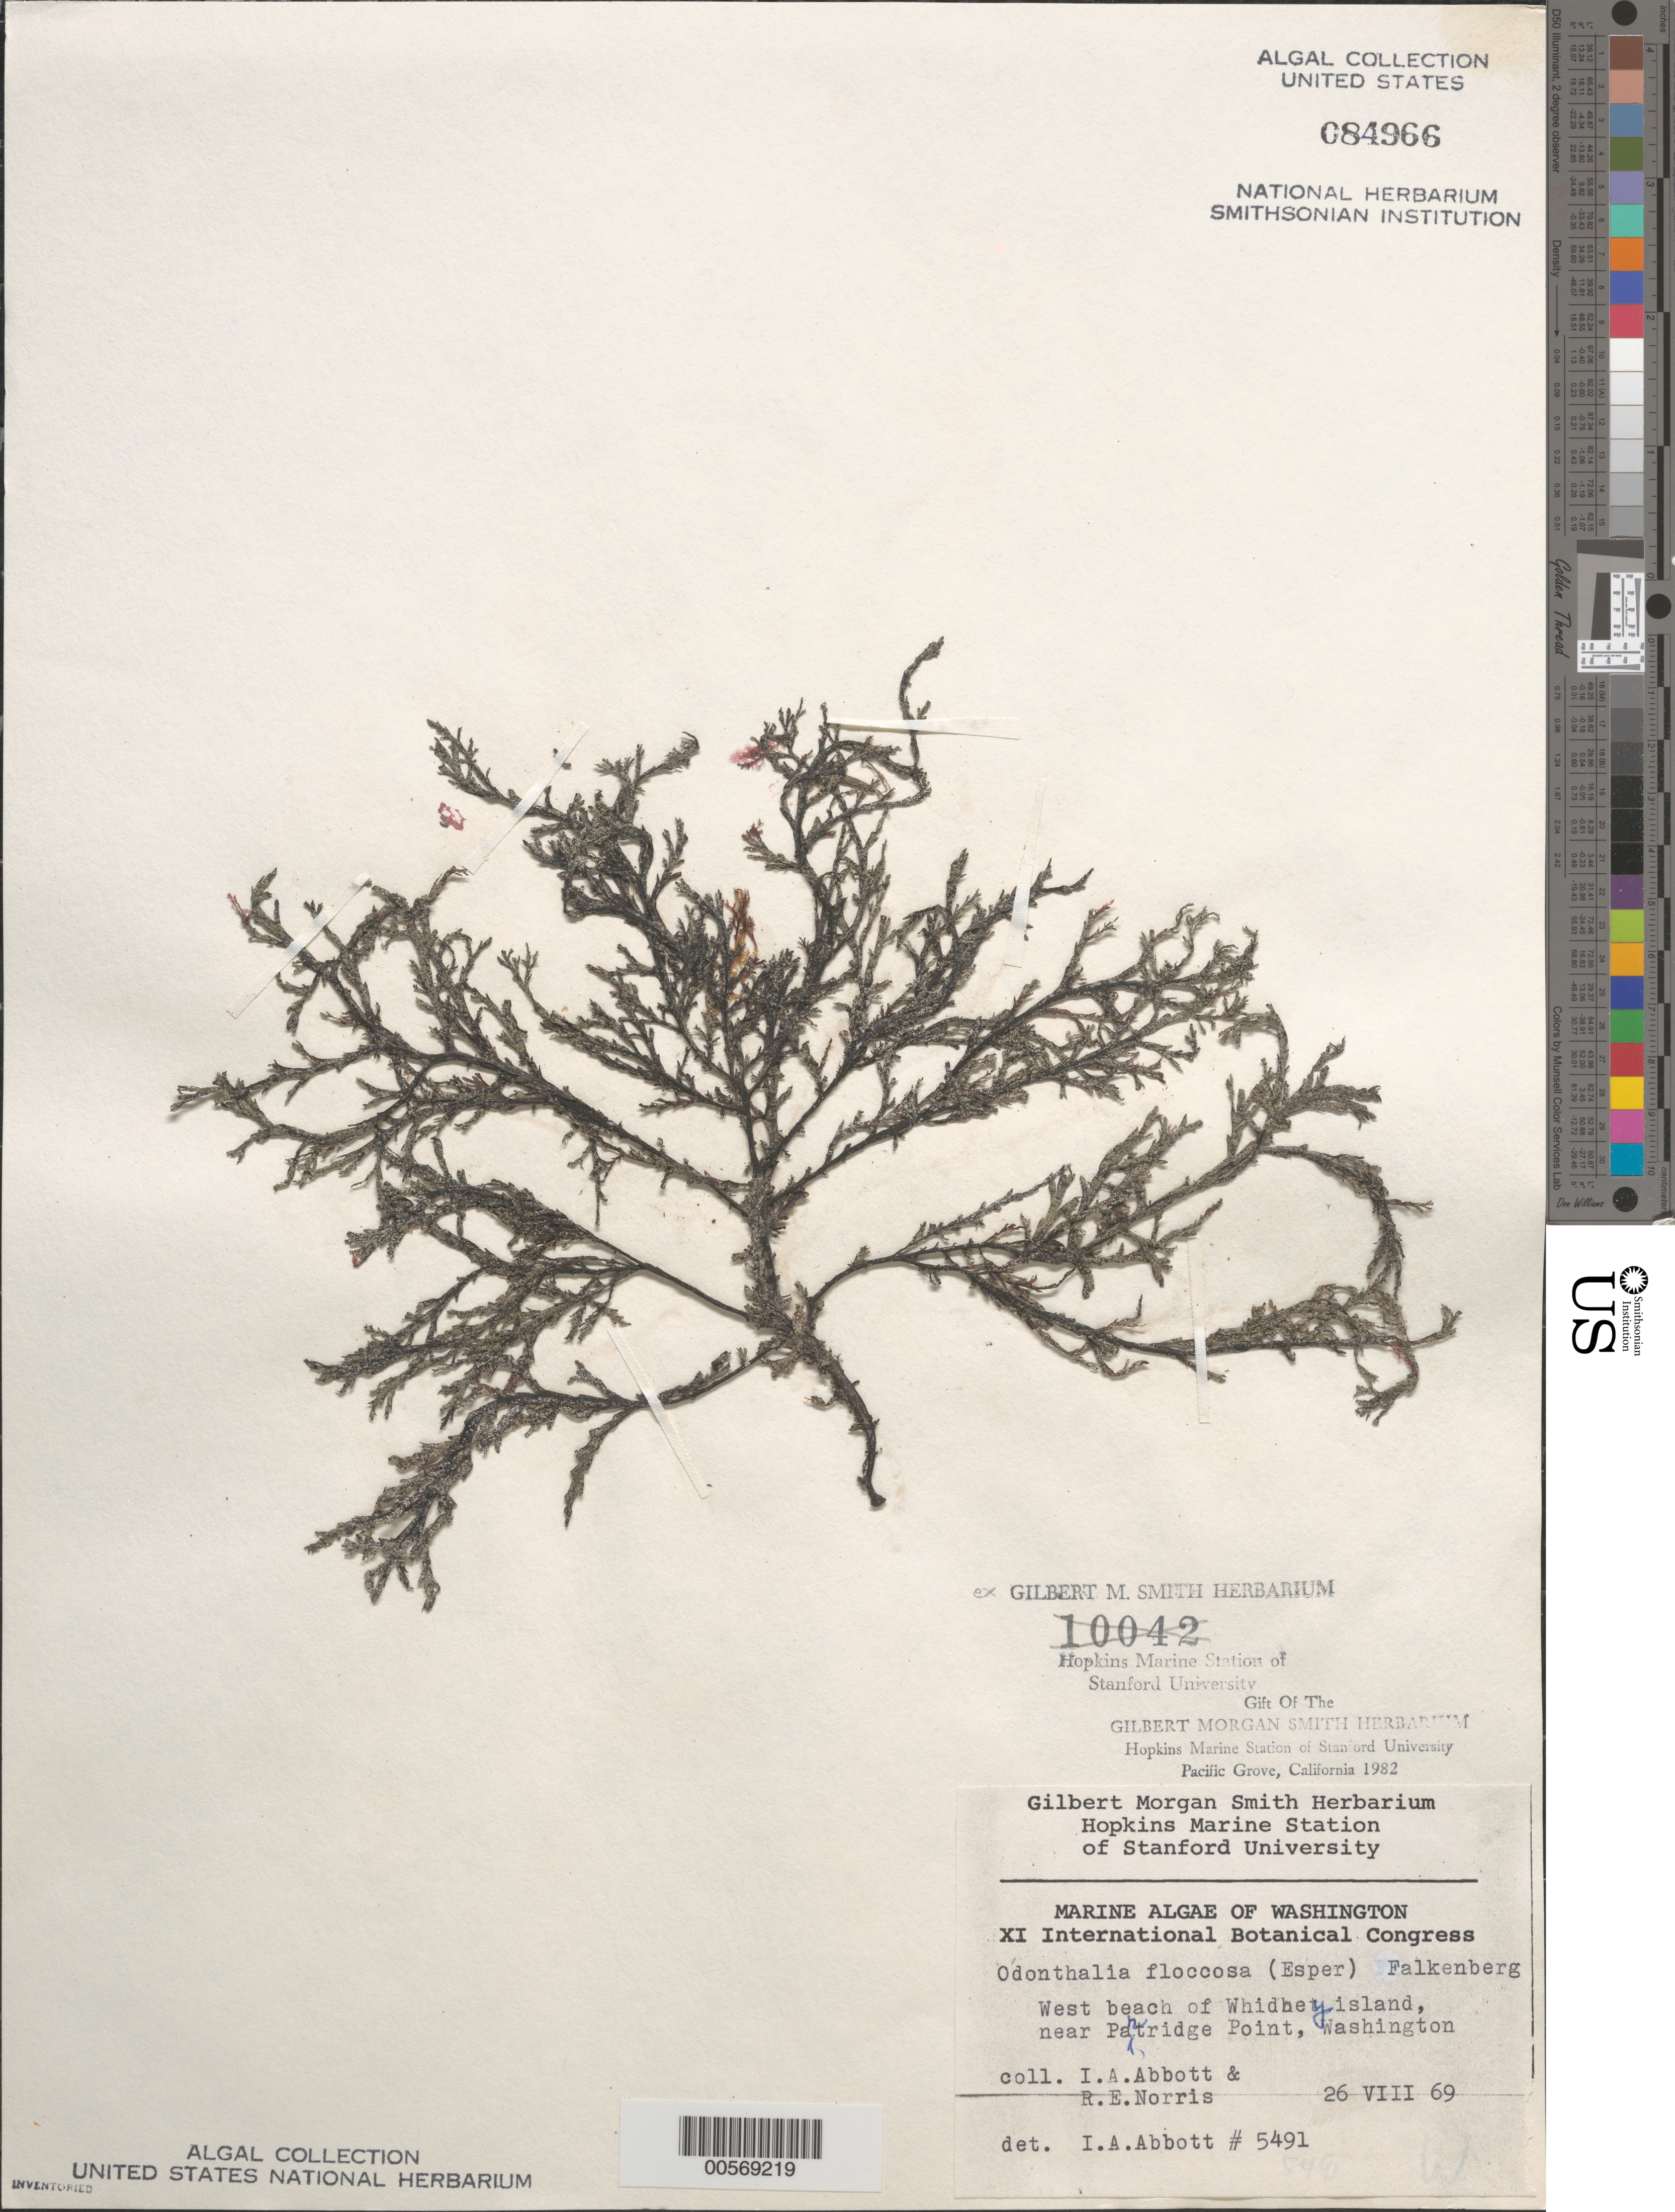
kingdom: Plantae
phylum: Rhodophyta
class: Florideophyceae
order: Ceramiales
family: Rhodomelaceae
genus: Odonthalia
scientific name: Odonthalia floccosa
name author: (Esper) Falkenb.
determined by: Abbott, Isabella A.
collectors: I. A. Abbott & R. E. Norris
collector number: IAA 5491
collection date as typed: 26 Aug 1969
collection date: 1969-08-26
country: United States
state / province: Washington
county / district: Island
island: Whidbey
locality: West Beach near Partridge Point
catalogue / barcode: US 84966